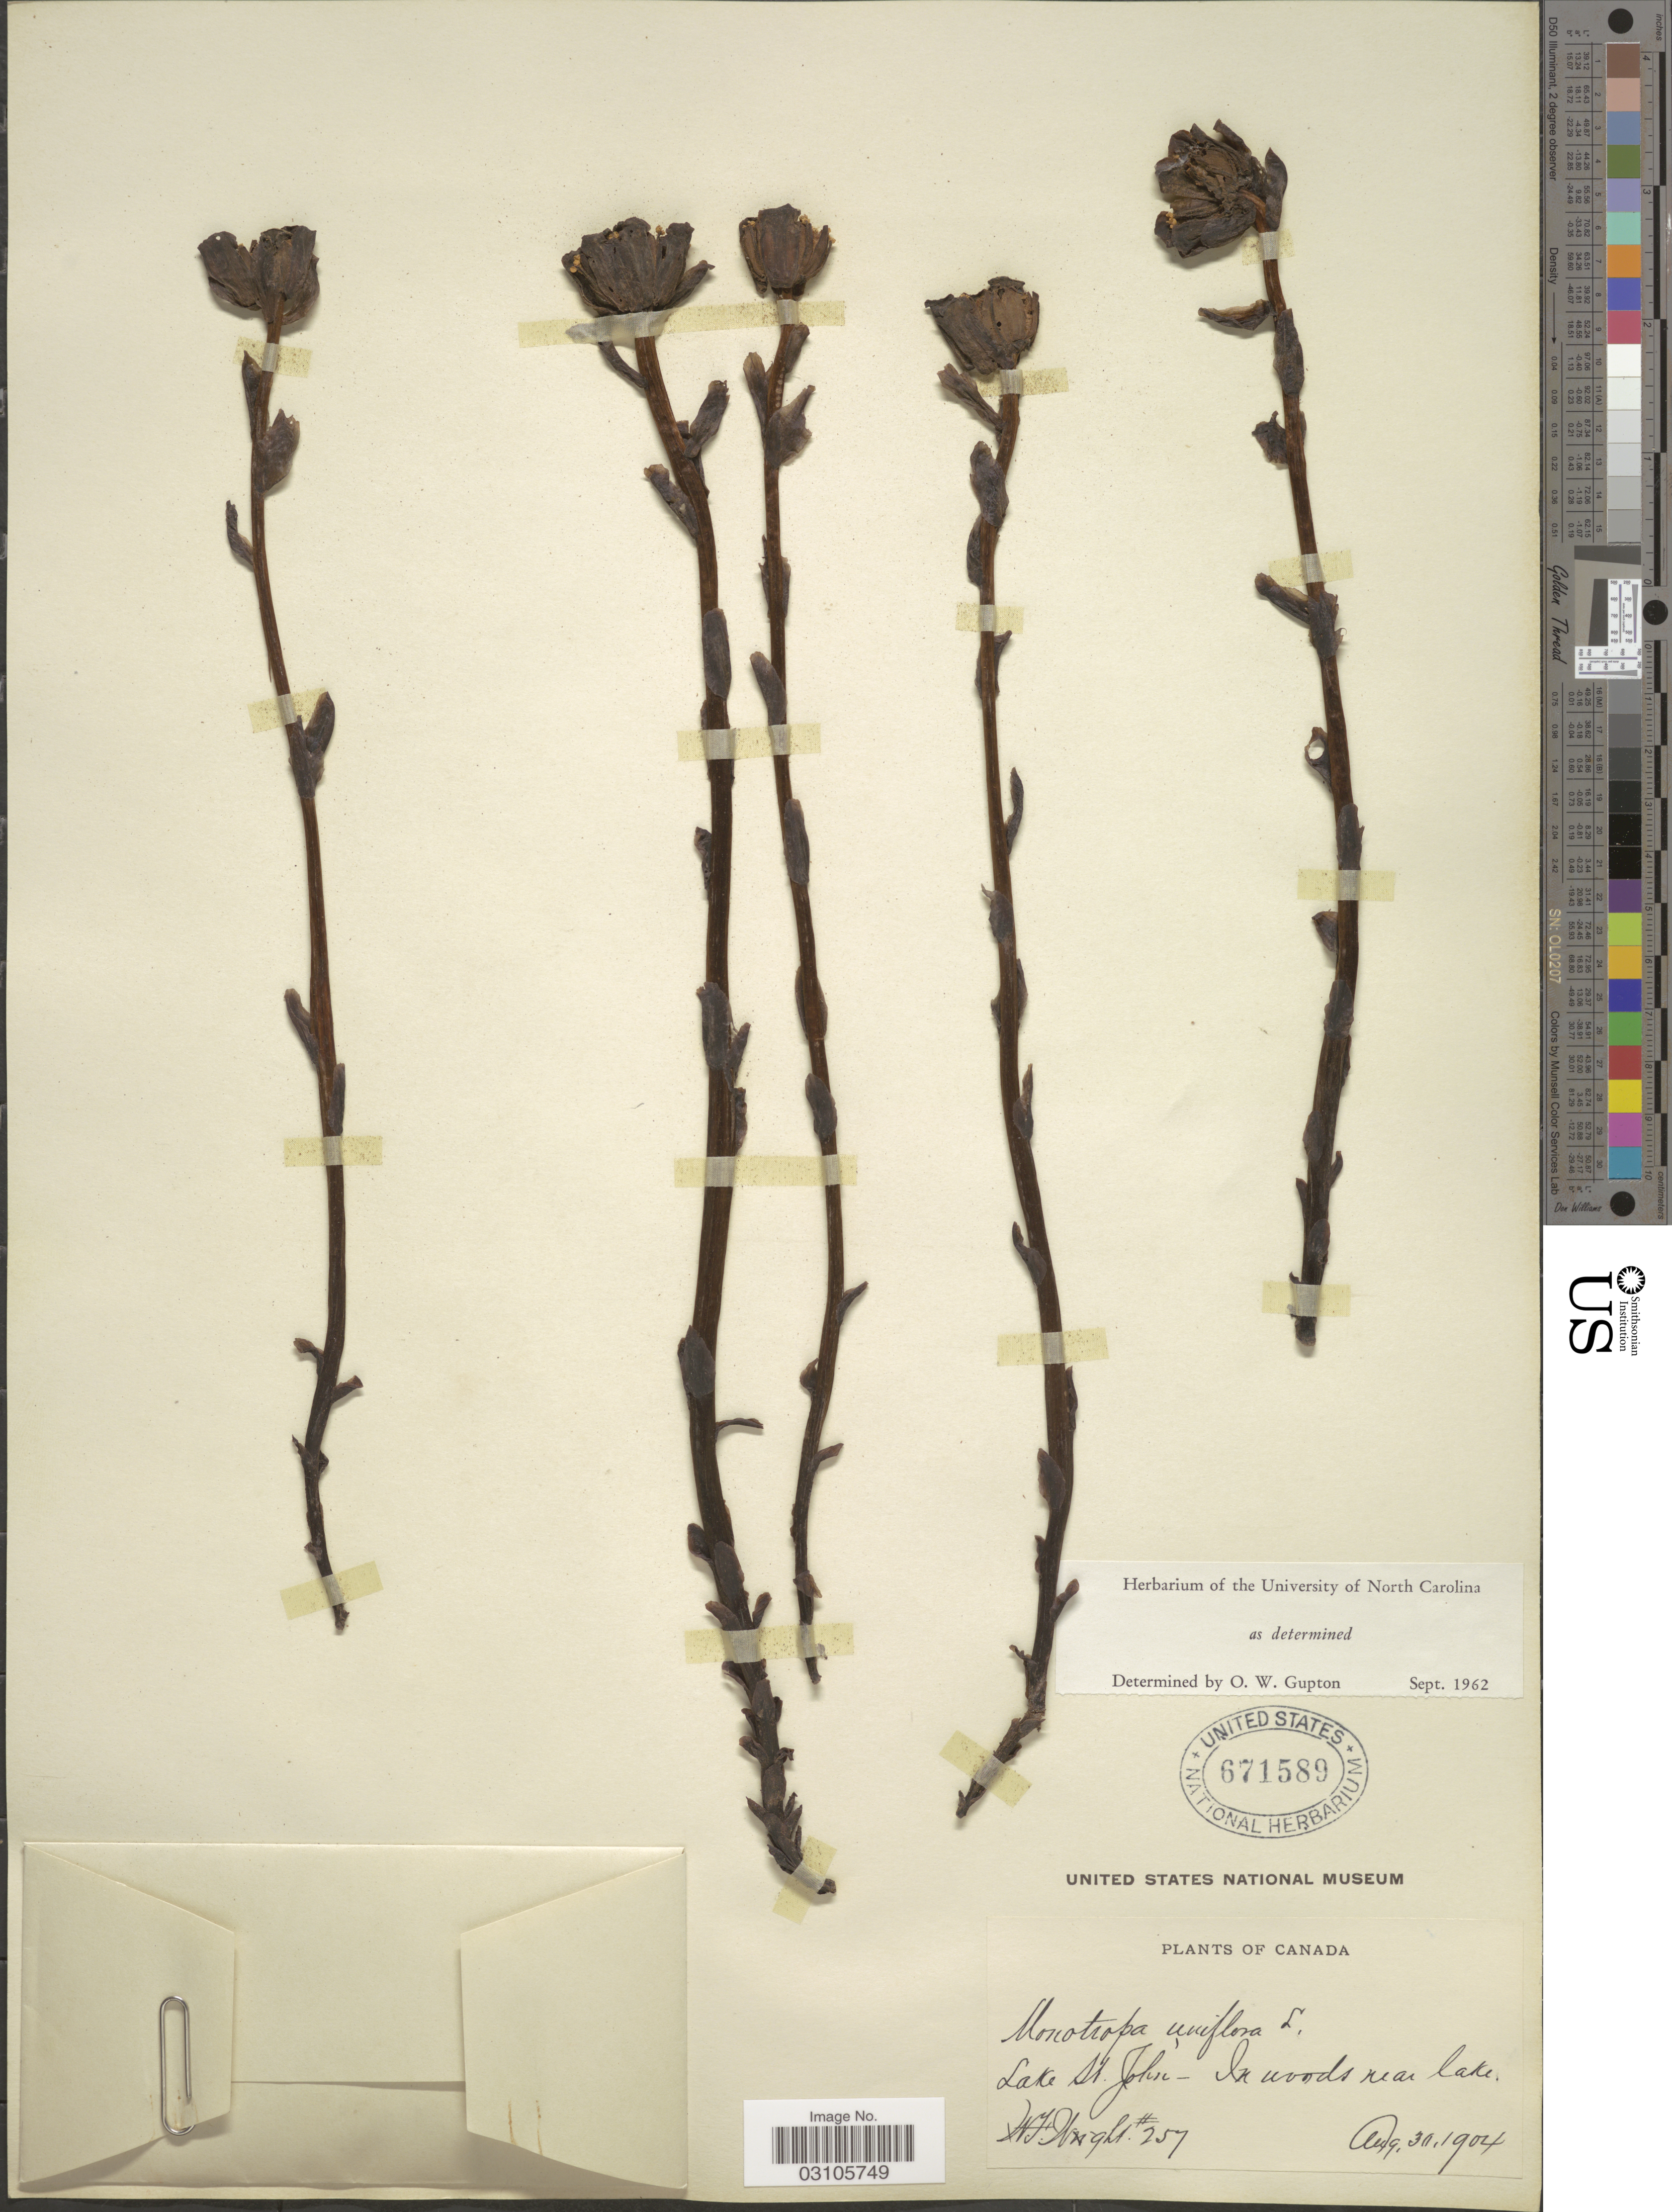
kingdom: Plantae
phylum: Tracheophyta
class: Magnoliopsida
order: Ericales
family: Ericaceae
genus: Monotropa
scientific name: Monotropa uniflora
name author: L.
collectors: W. F. Wright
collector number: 257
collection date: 1904-08-30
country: Canada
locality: Lake St. John.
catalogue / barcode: US 671589